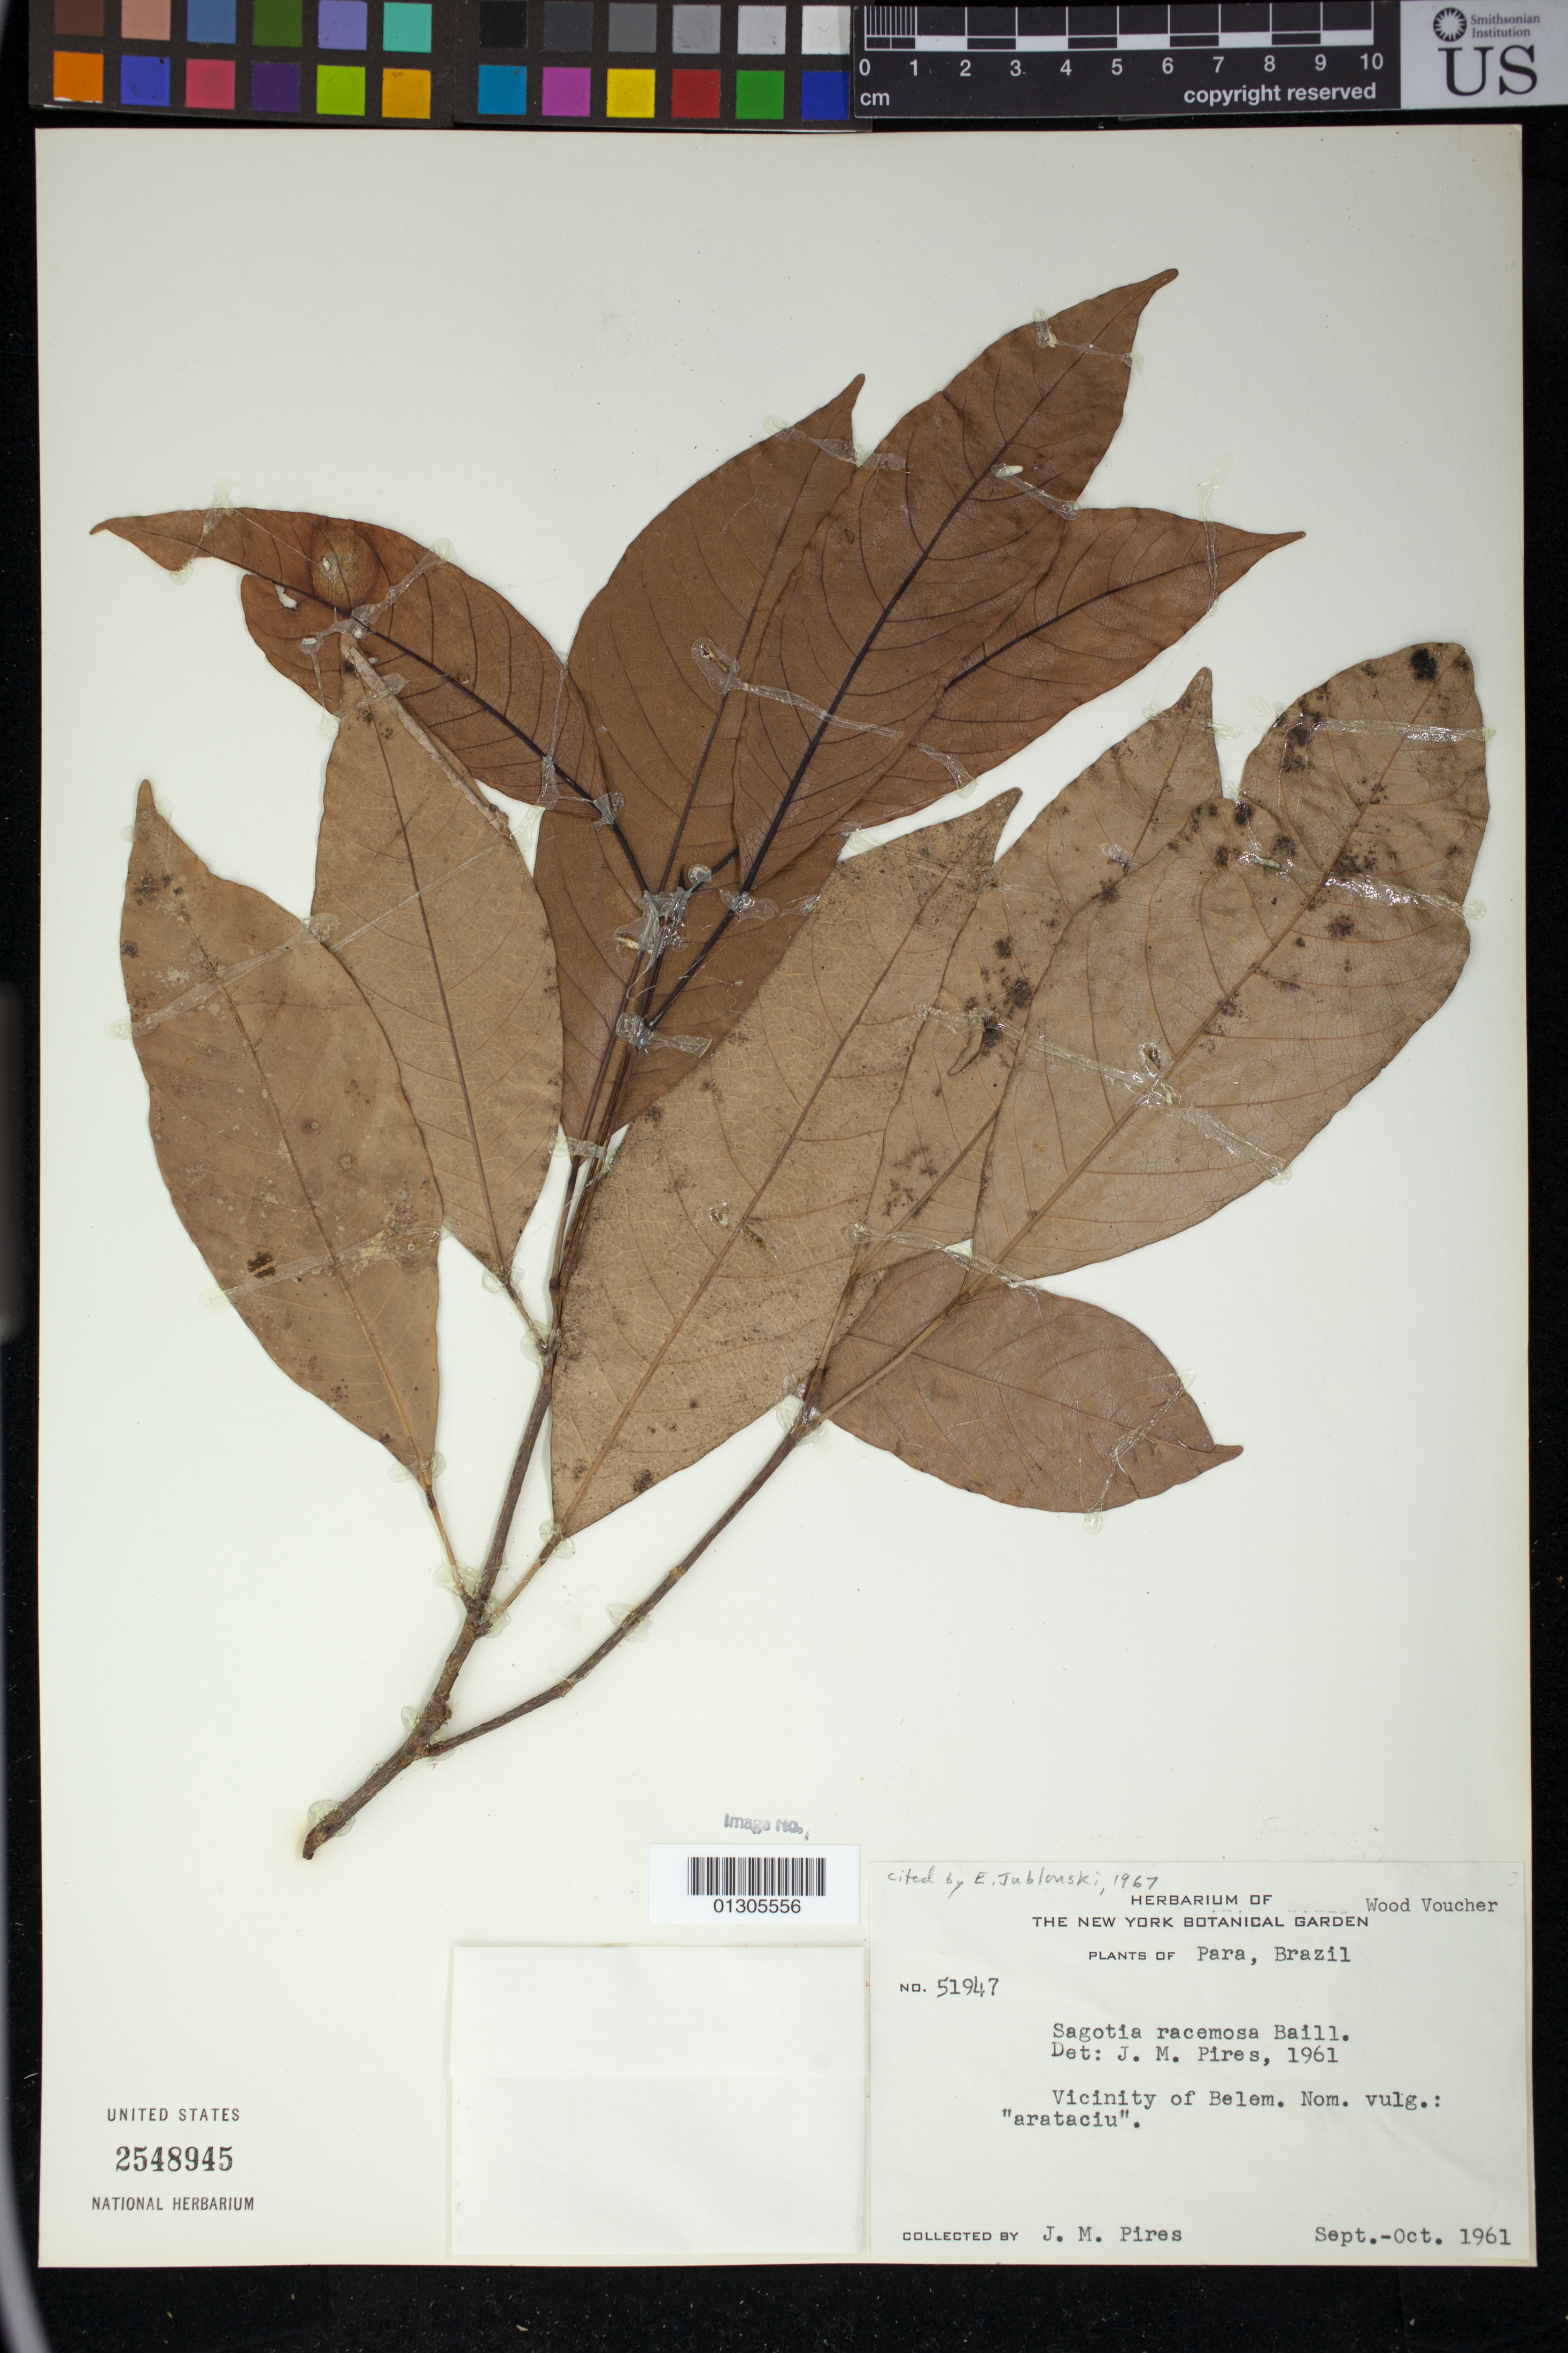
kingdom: Plantae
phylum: Tracheophyta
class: Magnoliopsida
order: Malpighiales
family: Euphorbiaceae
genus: Sagotia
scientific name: Sagotia racemosa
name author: Baill.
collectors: J. M. Pires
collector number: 51947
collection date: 1961-09/1961-10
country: Brazil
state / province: Pará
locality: Vicinity of Belem.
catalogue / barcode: US 2548945